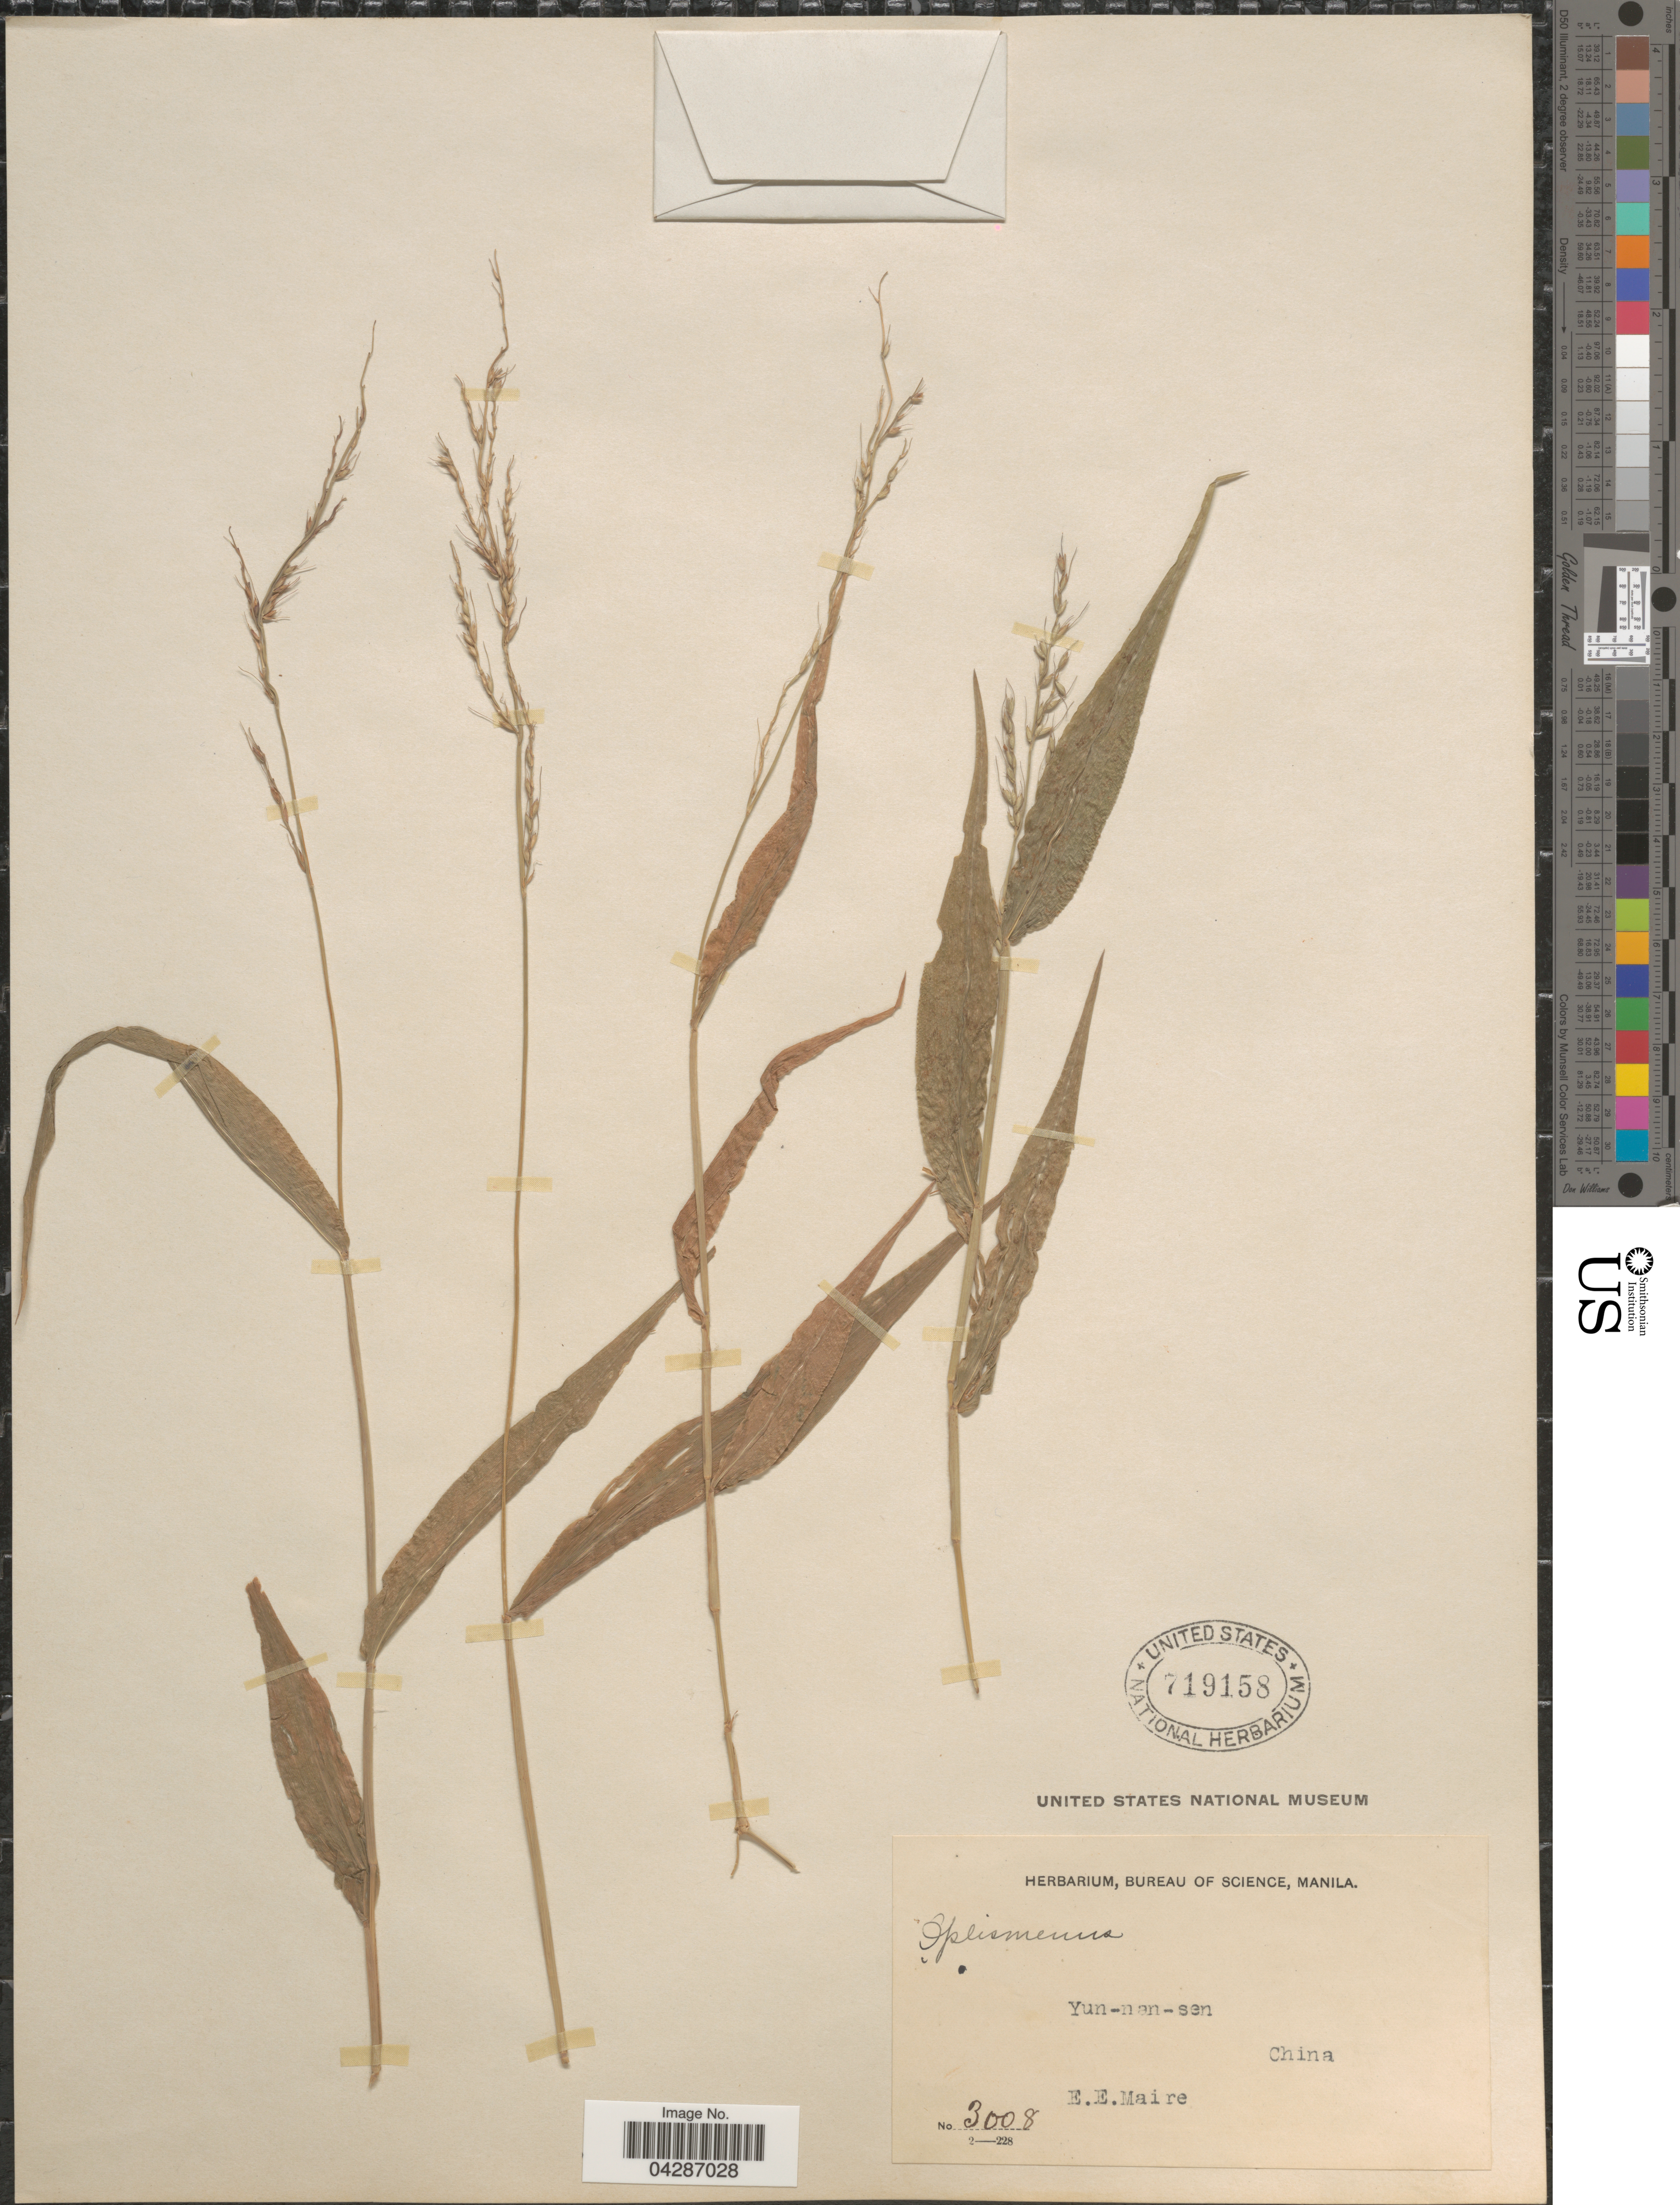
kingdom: Plantae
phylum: Tracheophyta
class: Liliopsida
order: Poales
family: Poaceae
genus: Oplismenus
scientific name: Oplismenus compositus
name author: (L.) P. Beauv.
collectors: E. E. Maire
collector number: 3008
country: China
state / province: Yunnan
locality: Yun-nan-sen.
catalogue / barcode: US 719158